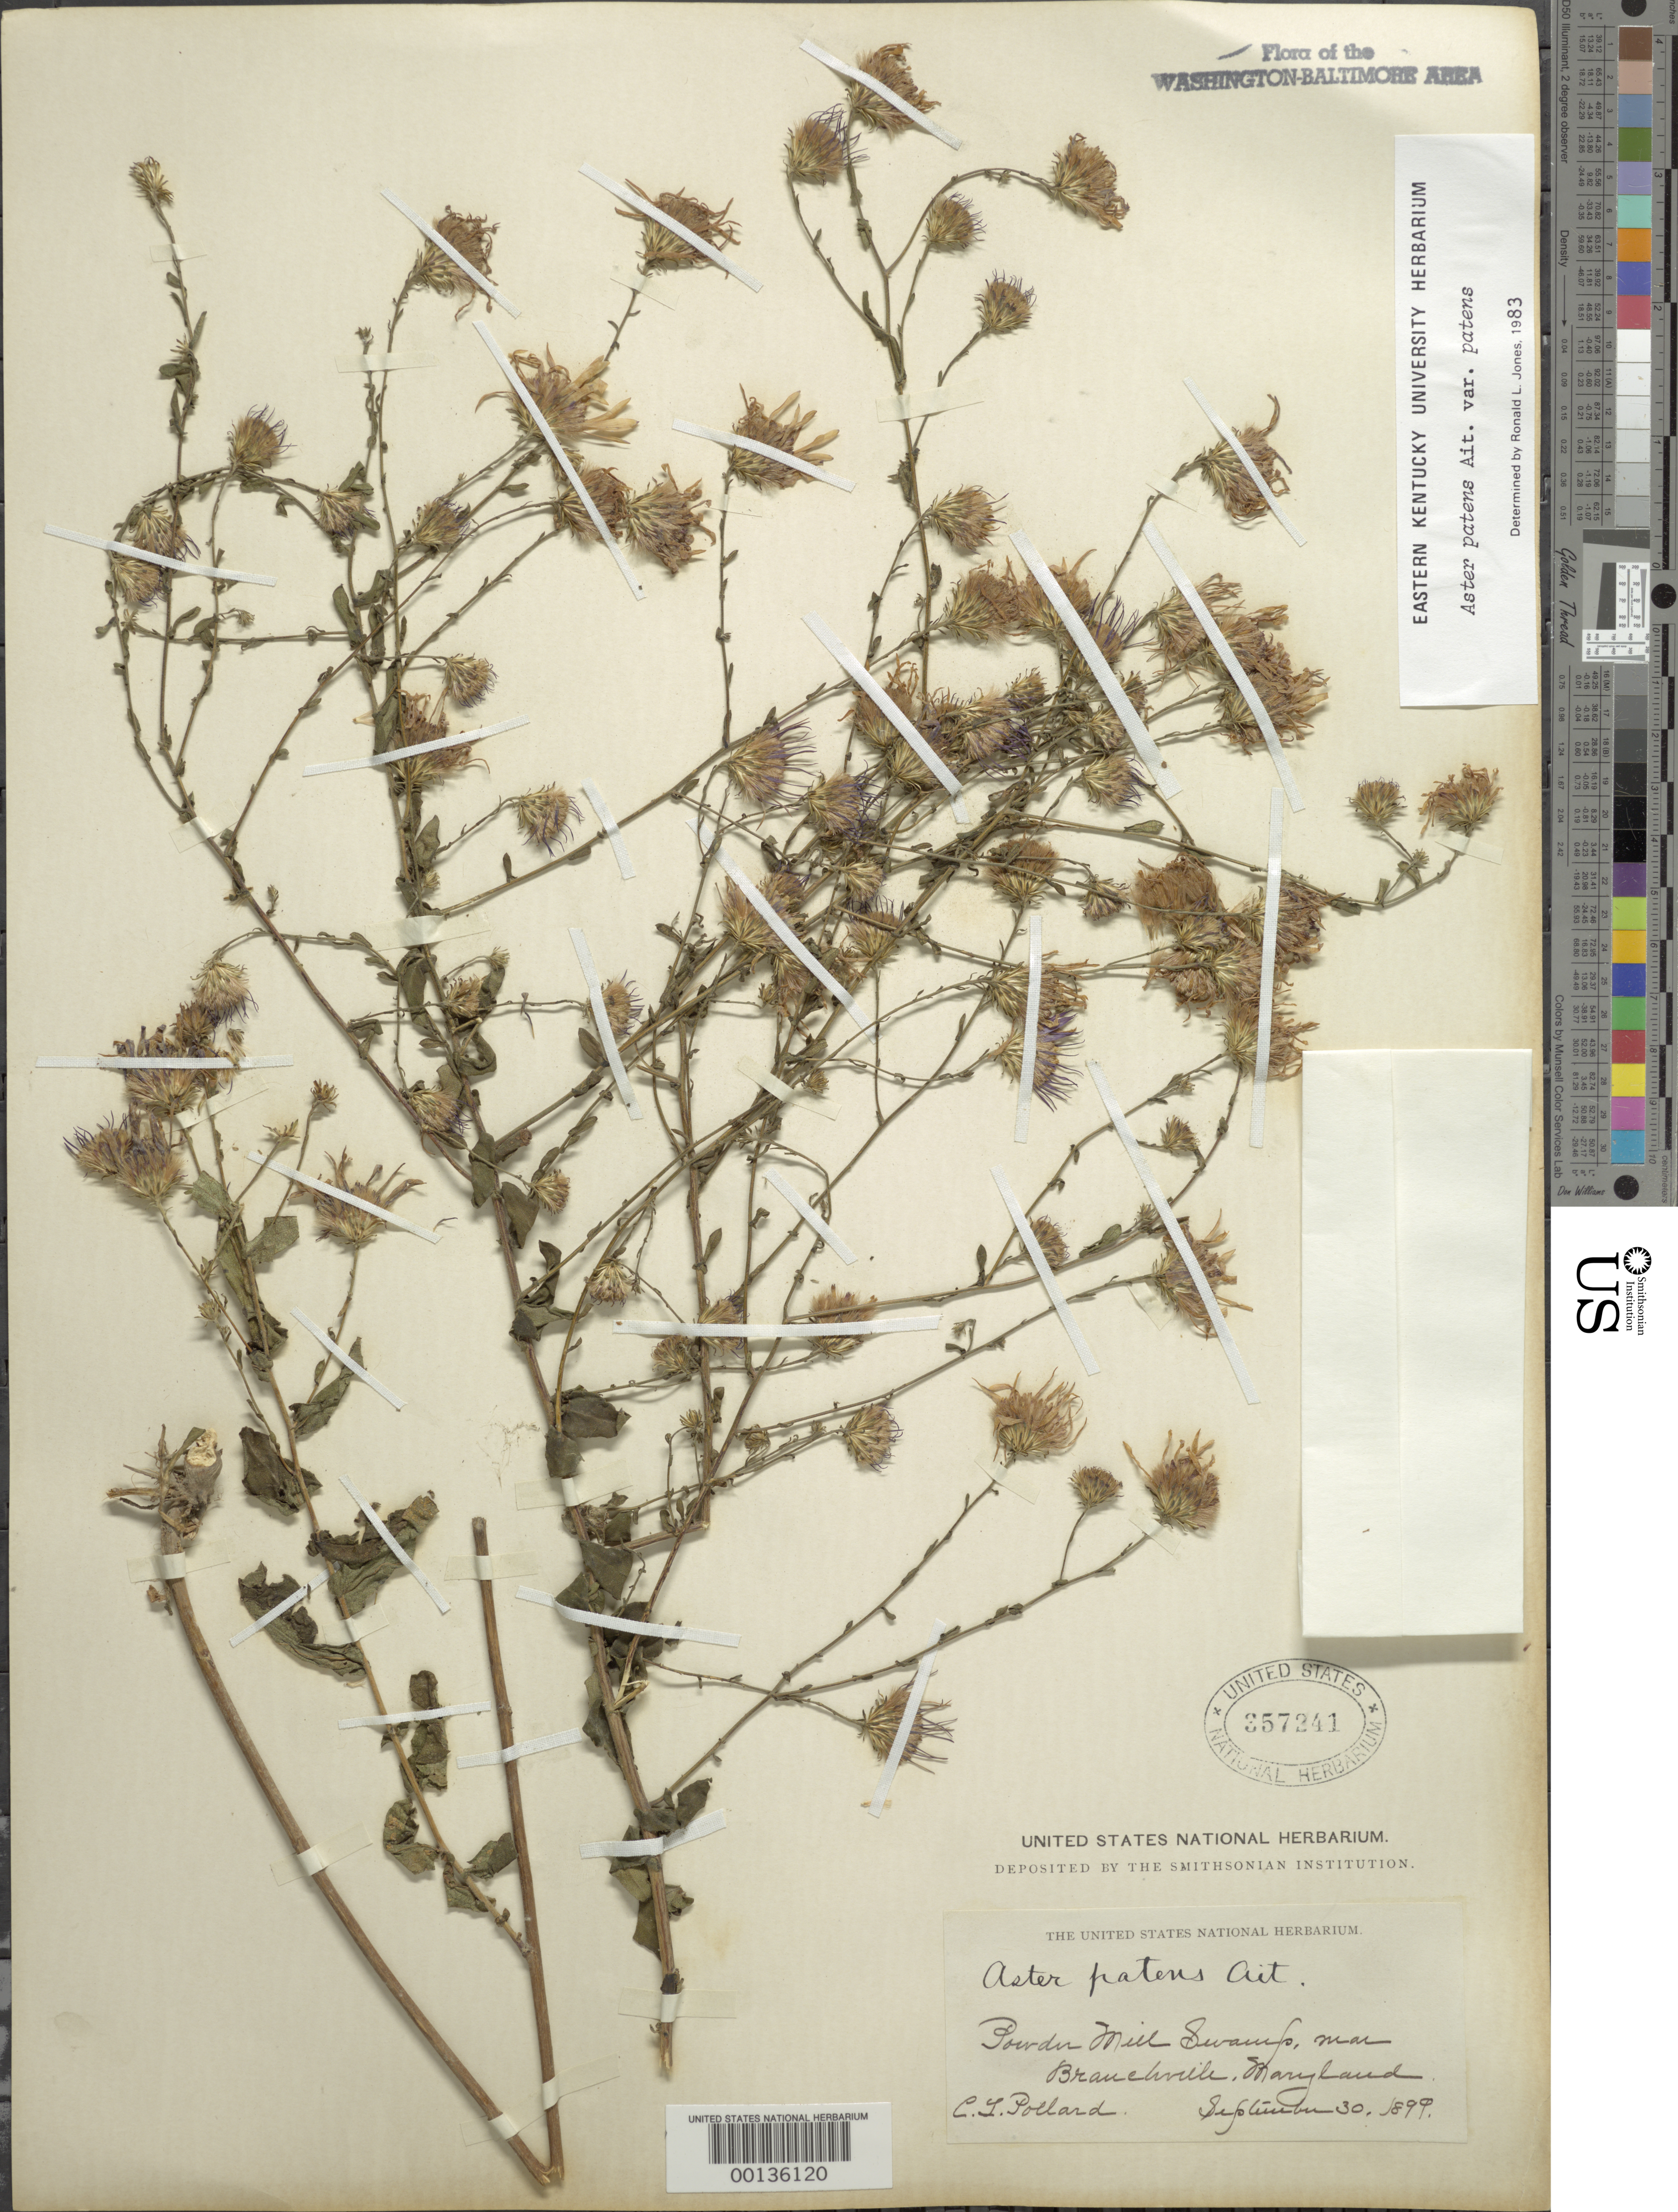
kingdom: Plantae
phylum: Tracheophyta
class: Magnoliopsida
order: Asterales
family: Asteraceae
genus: Symphyotrichum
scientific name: Symphyotrichum patens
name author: (Aiton) G.L. Nesom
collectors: C. L. Pollard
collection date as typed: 30 Sep 1899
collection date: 1899-09-30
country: United States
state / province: Maryland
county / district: Prince George's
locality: Powdermill Bog near Branchville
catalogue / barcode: US 357241